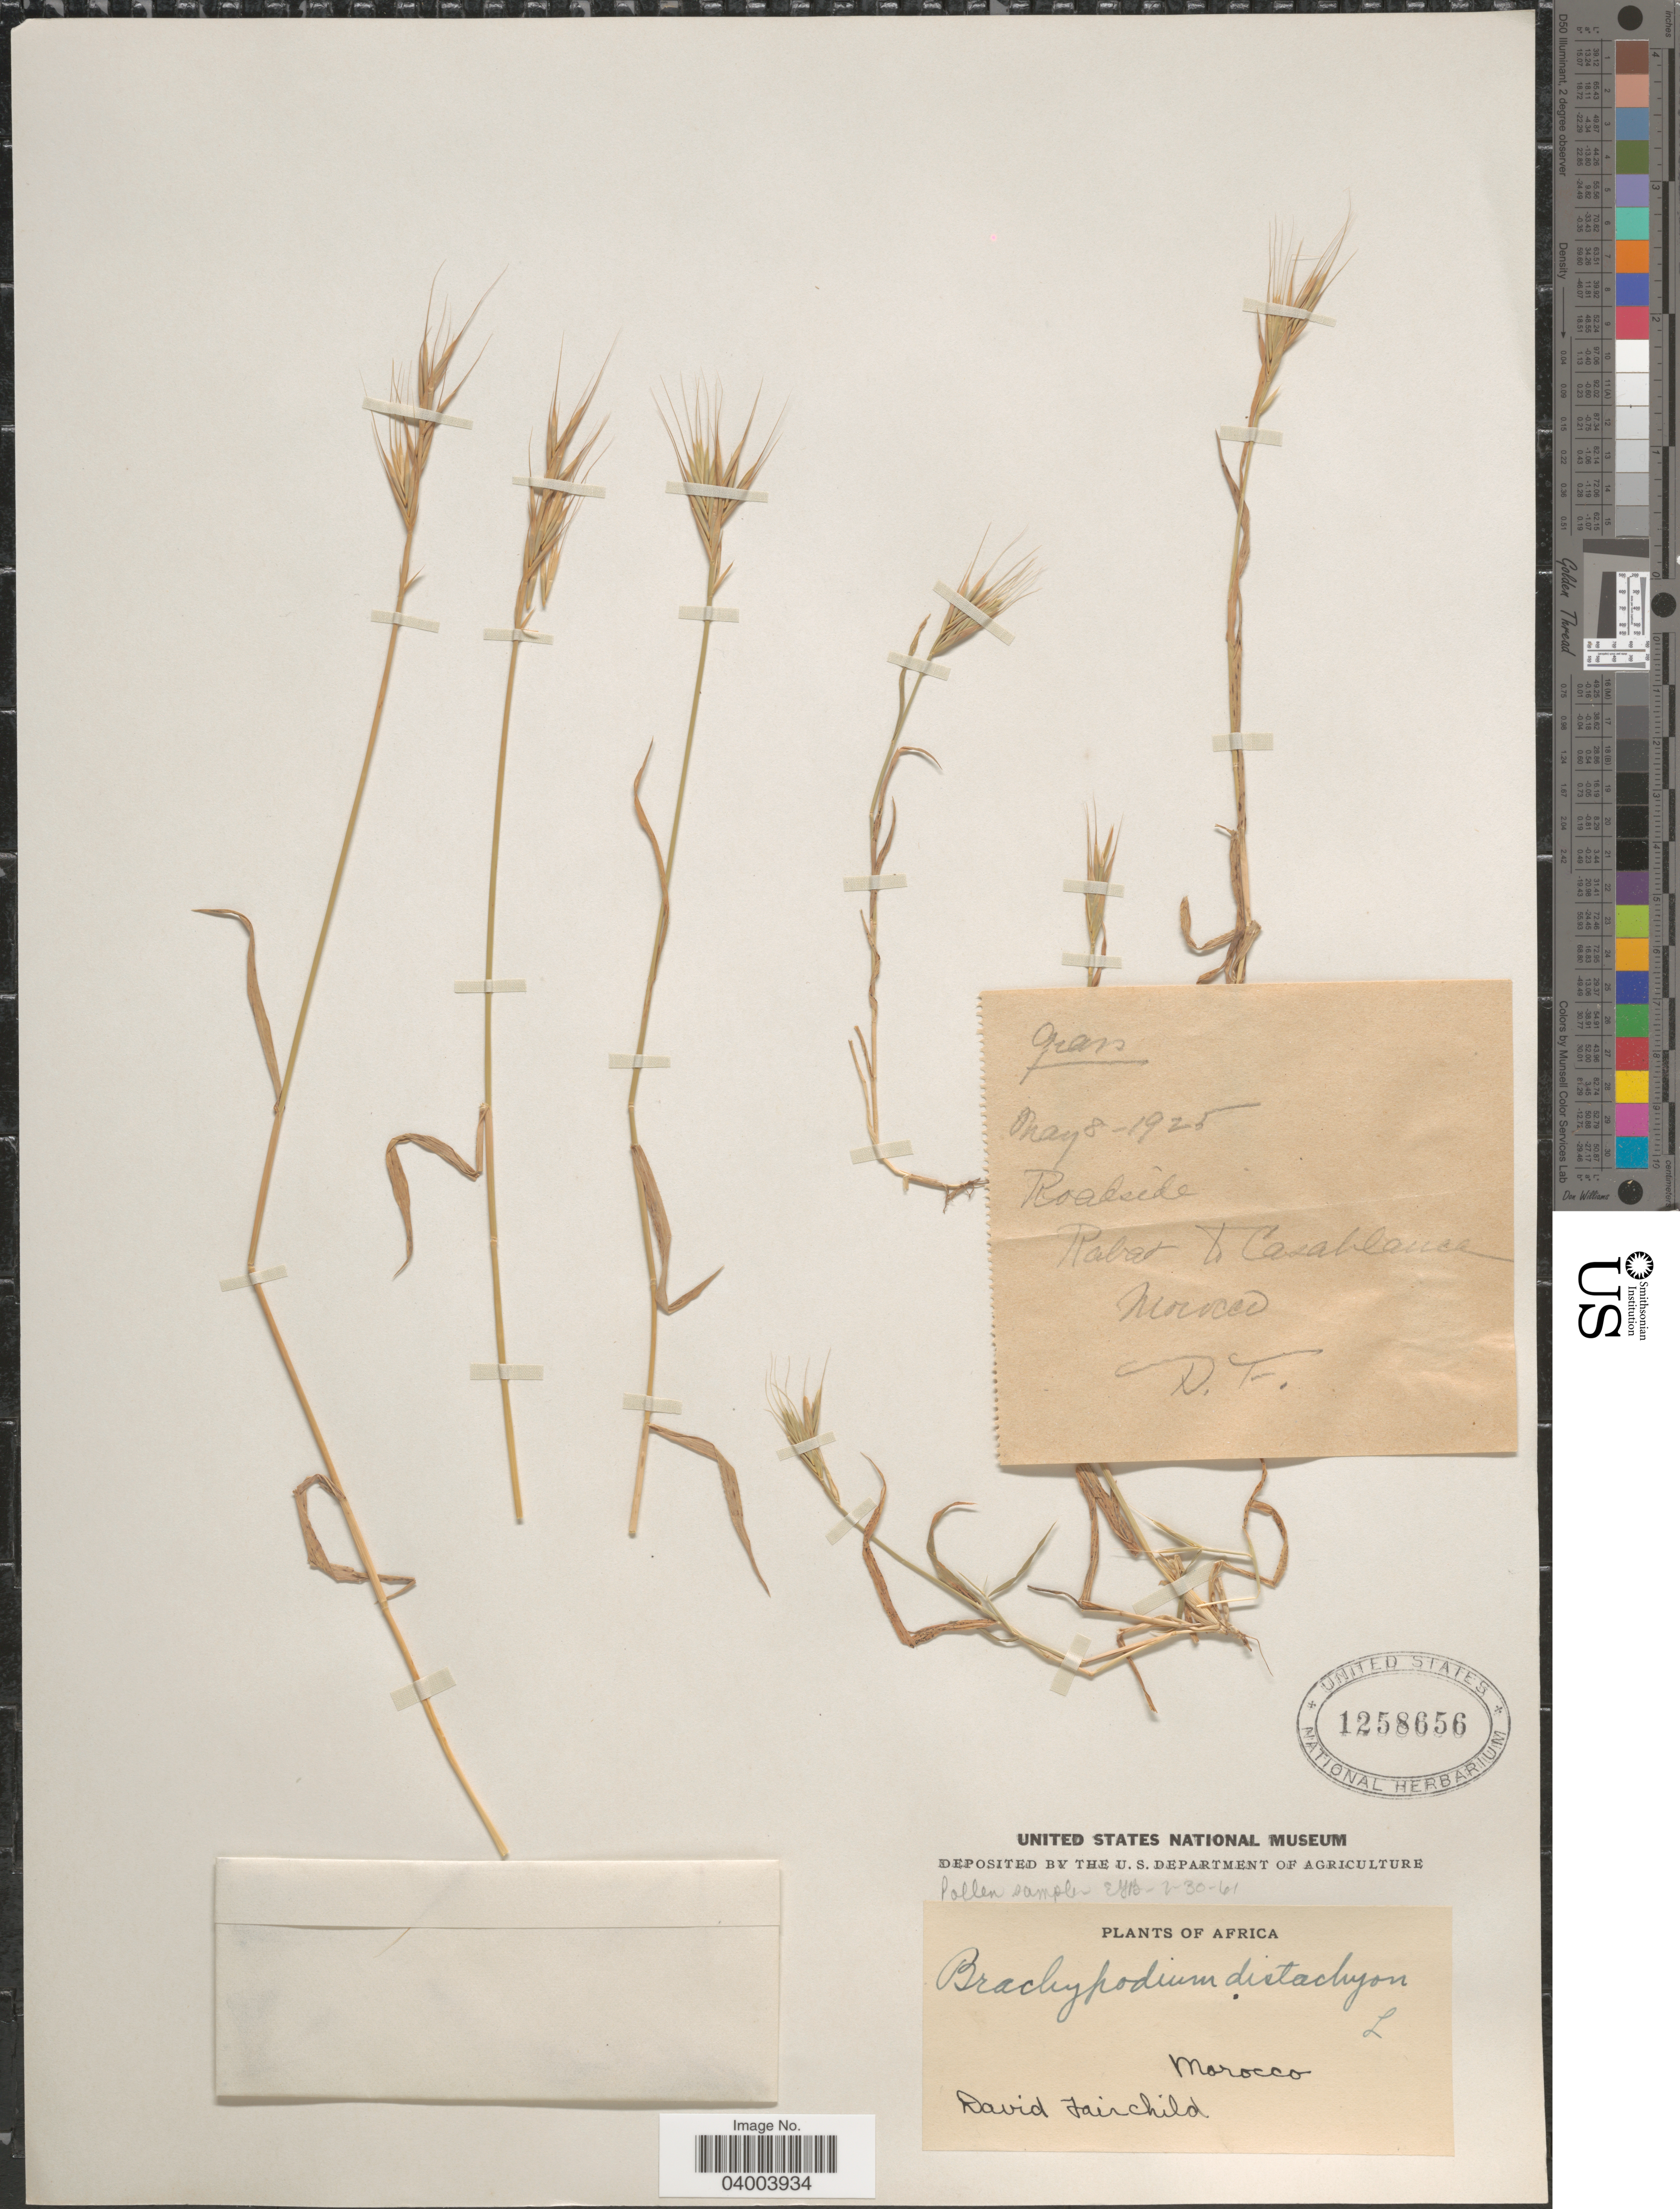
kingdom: Plantae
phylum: Tracheophyta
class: Liliopsida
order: Poales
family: Poaceae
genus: Brachypodium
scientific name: Brachypodium distachyon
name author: (L.) P. Beauv.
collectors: D. Fairchild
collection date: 1925-05-08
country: Morocco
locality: Roadside. Rabat to Casablanca. D.F.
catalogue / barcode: US 1258656